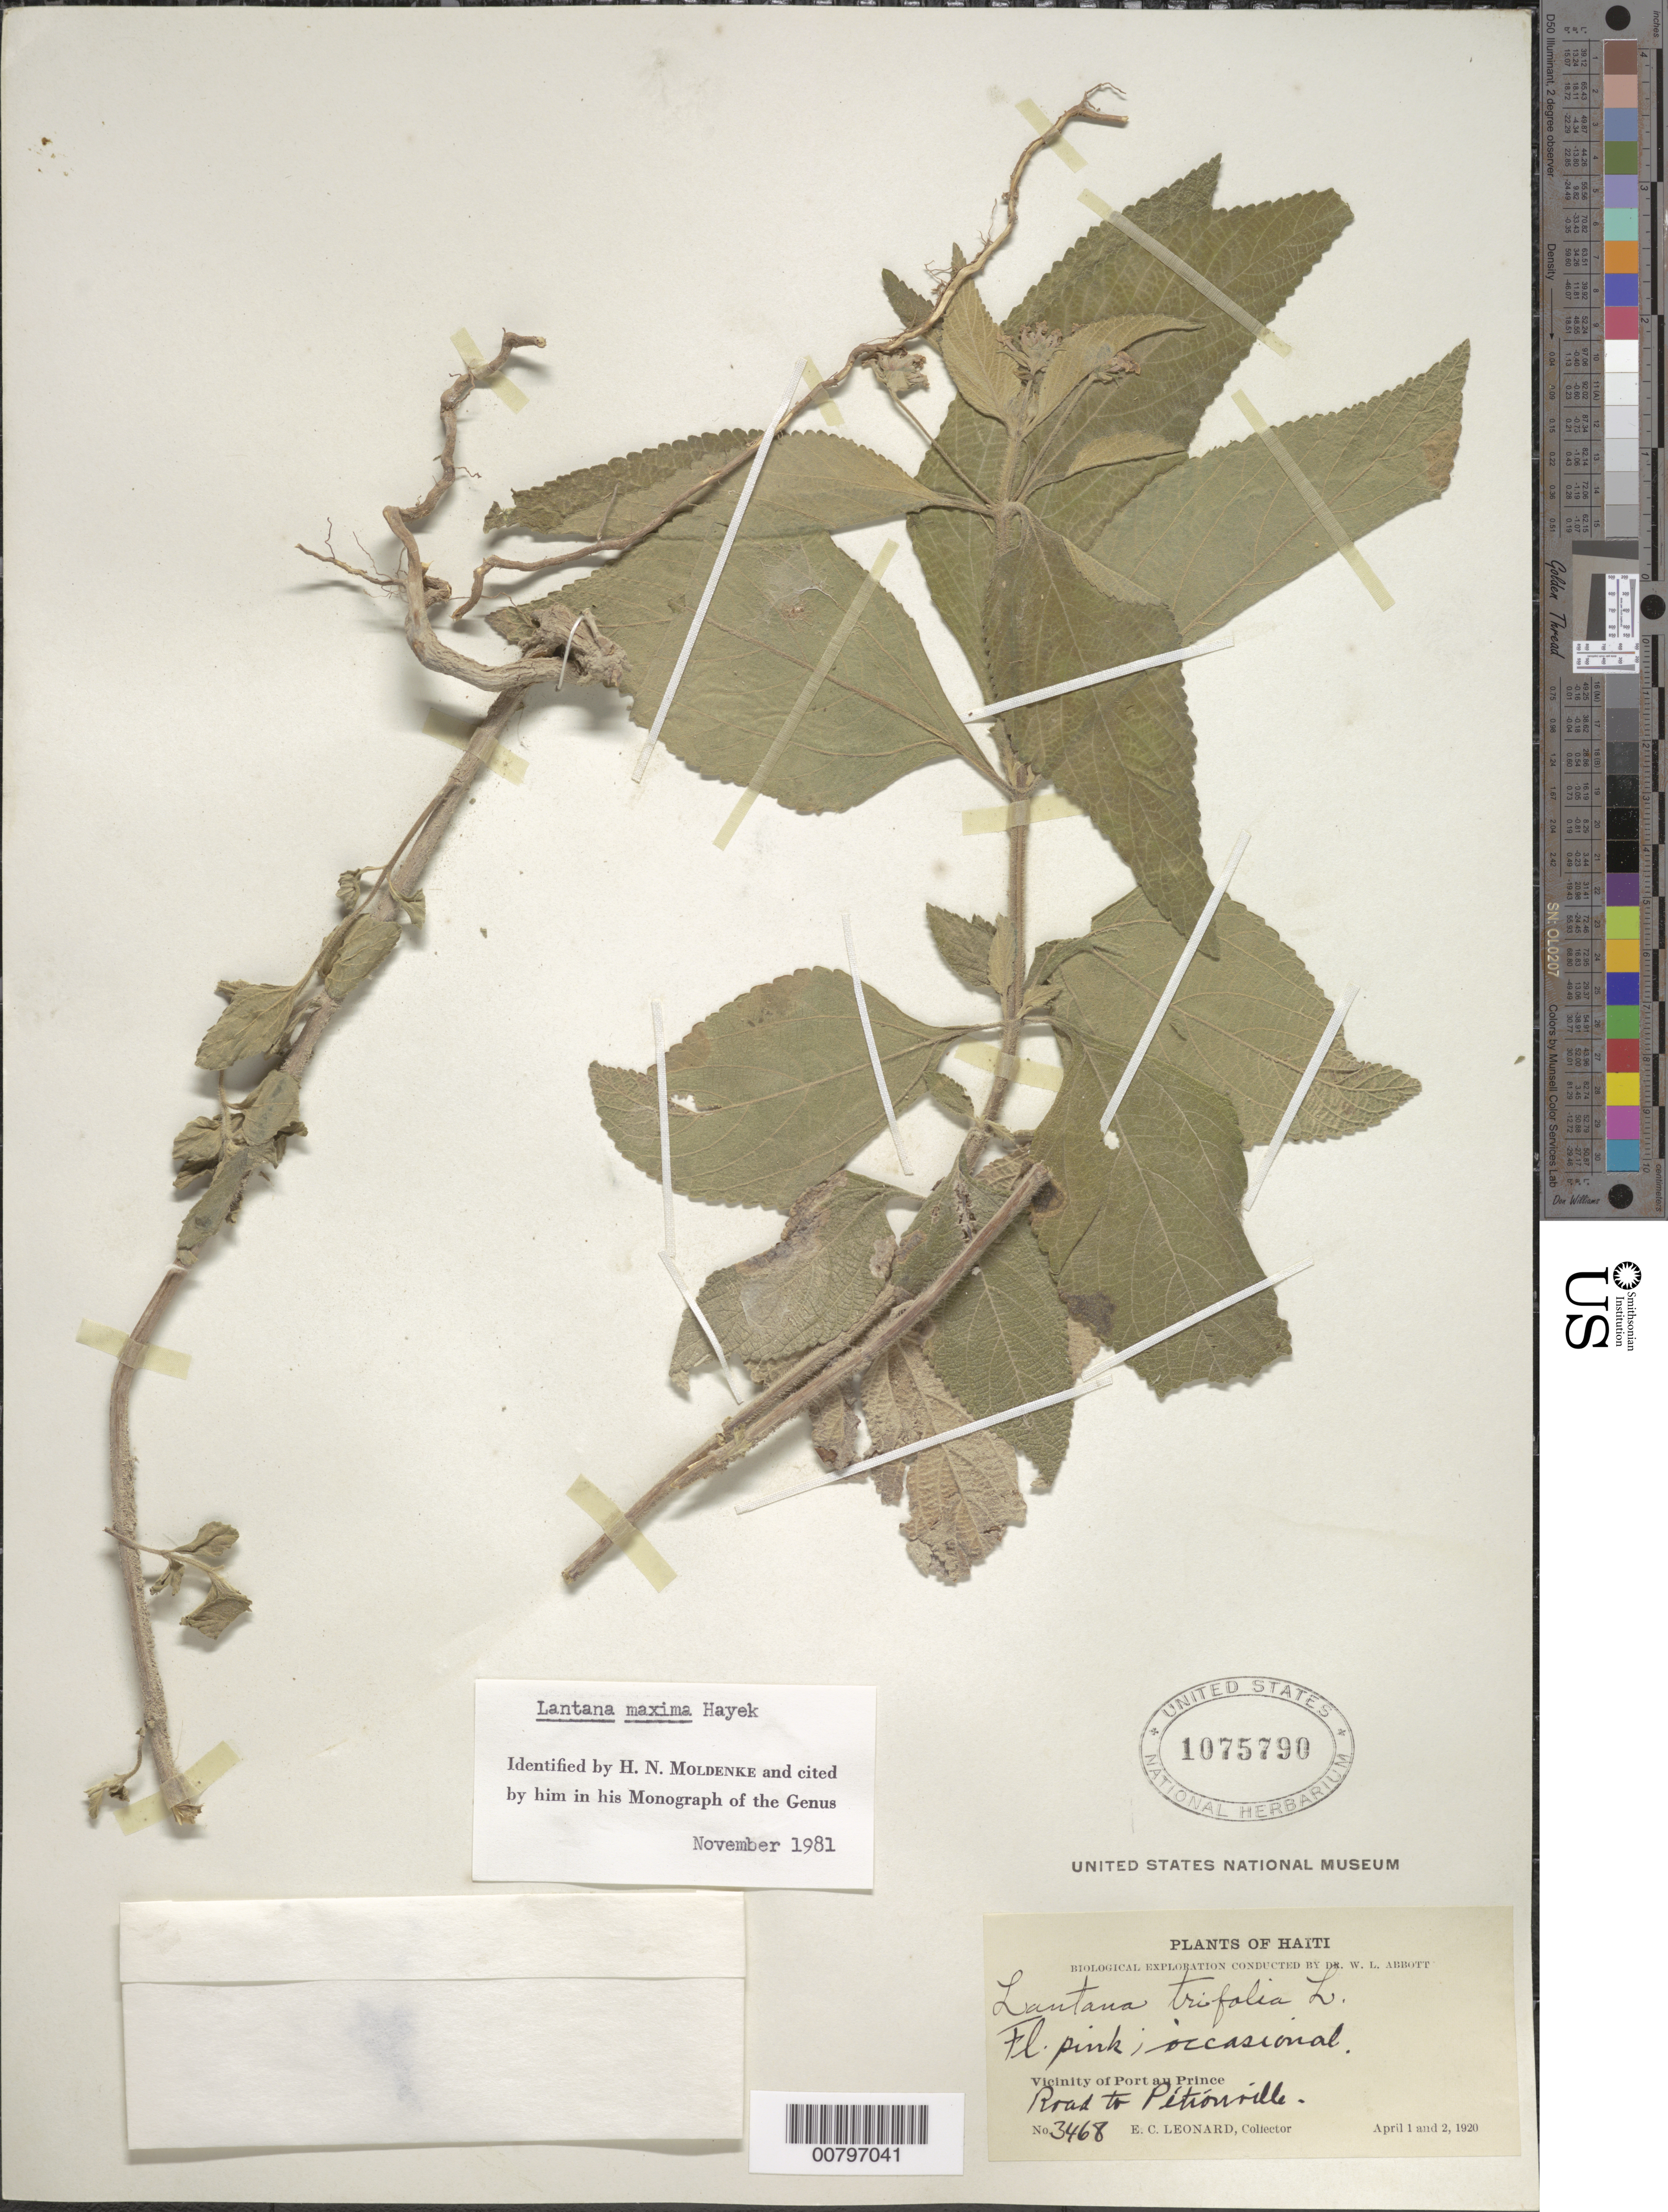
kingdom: Plantae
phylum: Tracheophyta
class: Magnoliopsida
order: Lamiales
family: Verbenaceae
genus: Lantana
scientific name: Lantana trifolia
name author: L.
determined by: Moldenke, H. N.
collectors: E. C. Leonard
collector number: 3468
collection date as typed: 01 Apr 1929 and 02 Apr 1929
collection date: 1929-04-01,1929-04-02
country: Haiti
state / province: Ouest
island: Hispaniola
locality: Vicinity of Port au Prince, Road to Pétiónville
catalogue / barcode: US 1075790